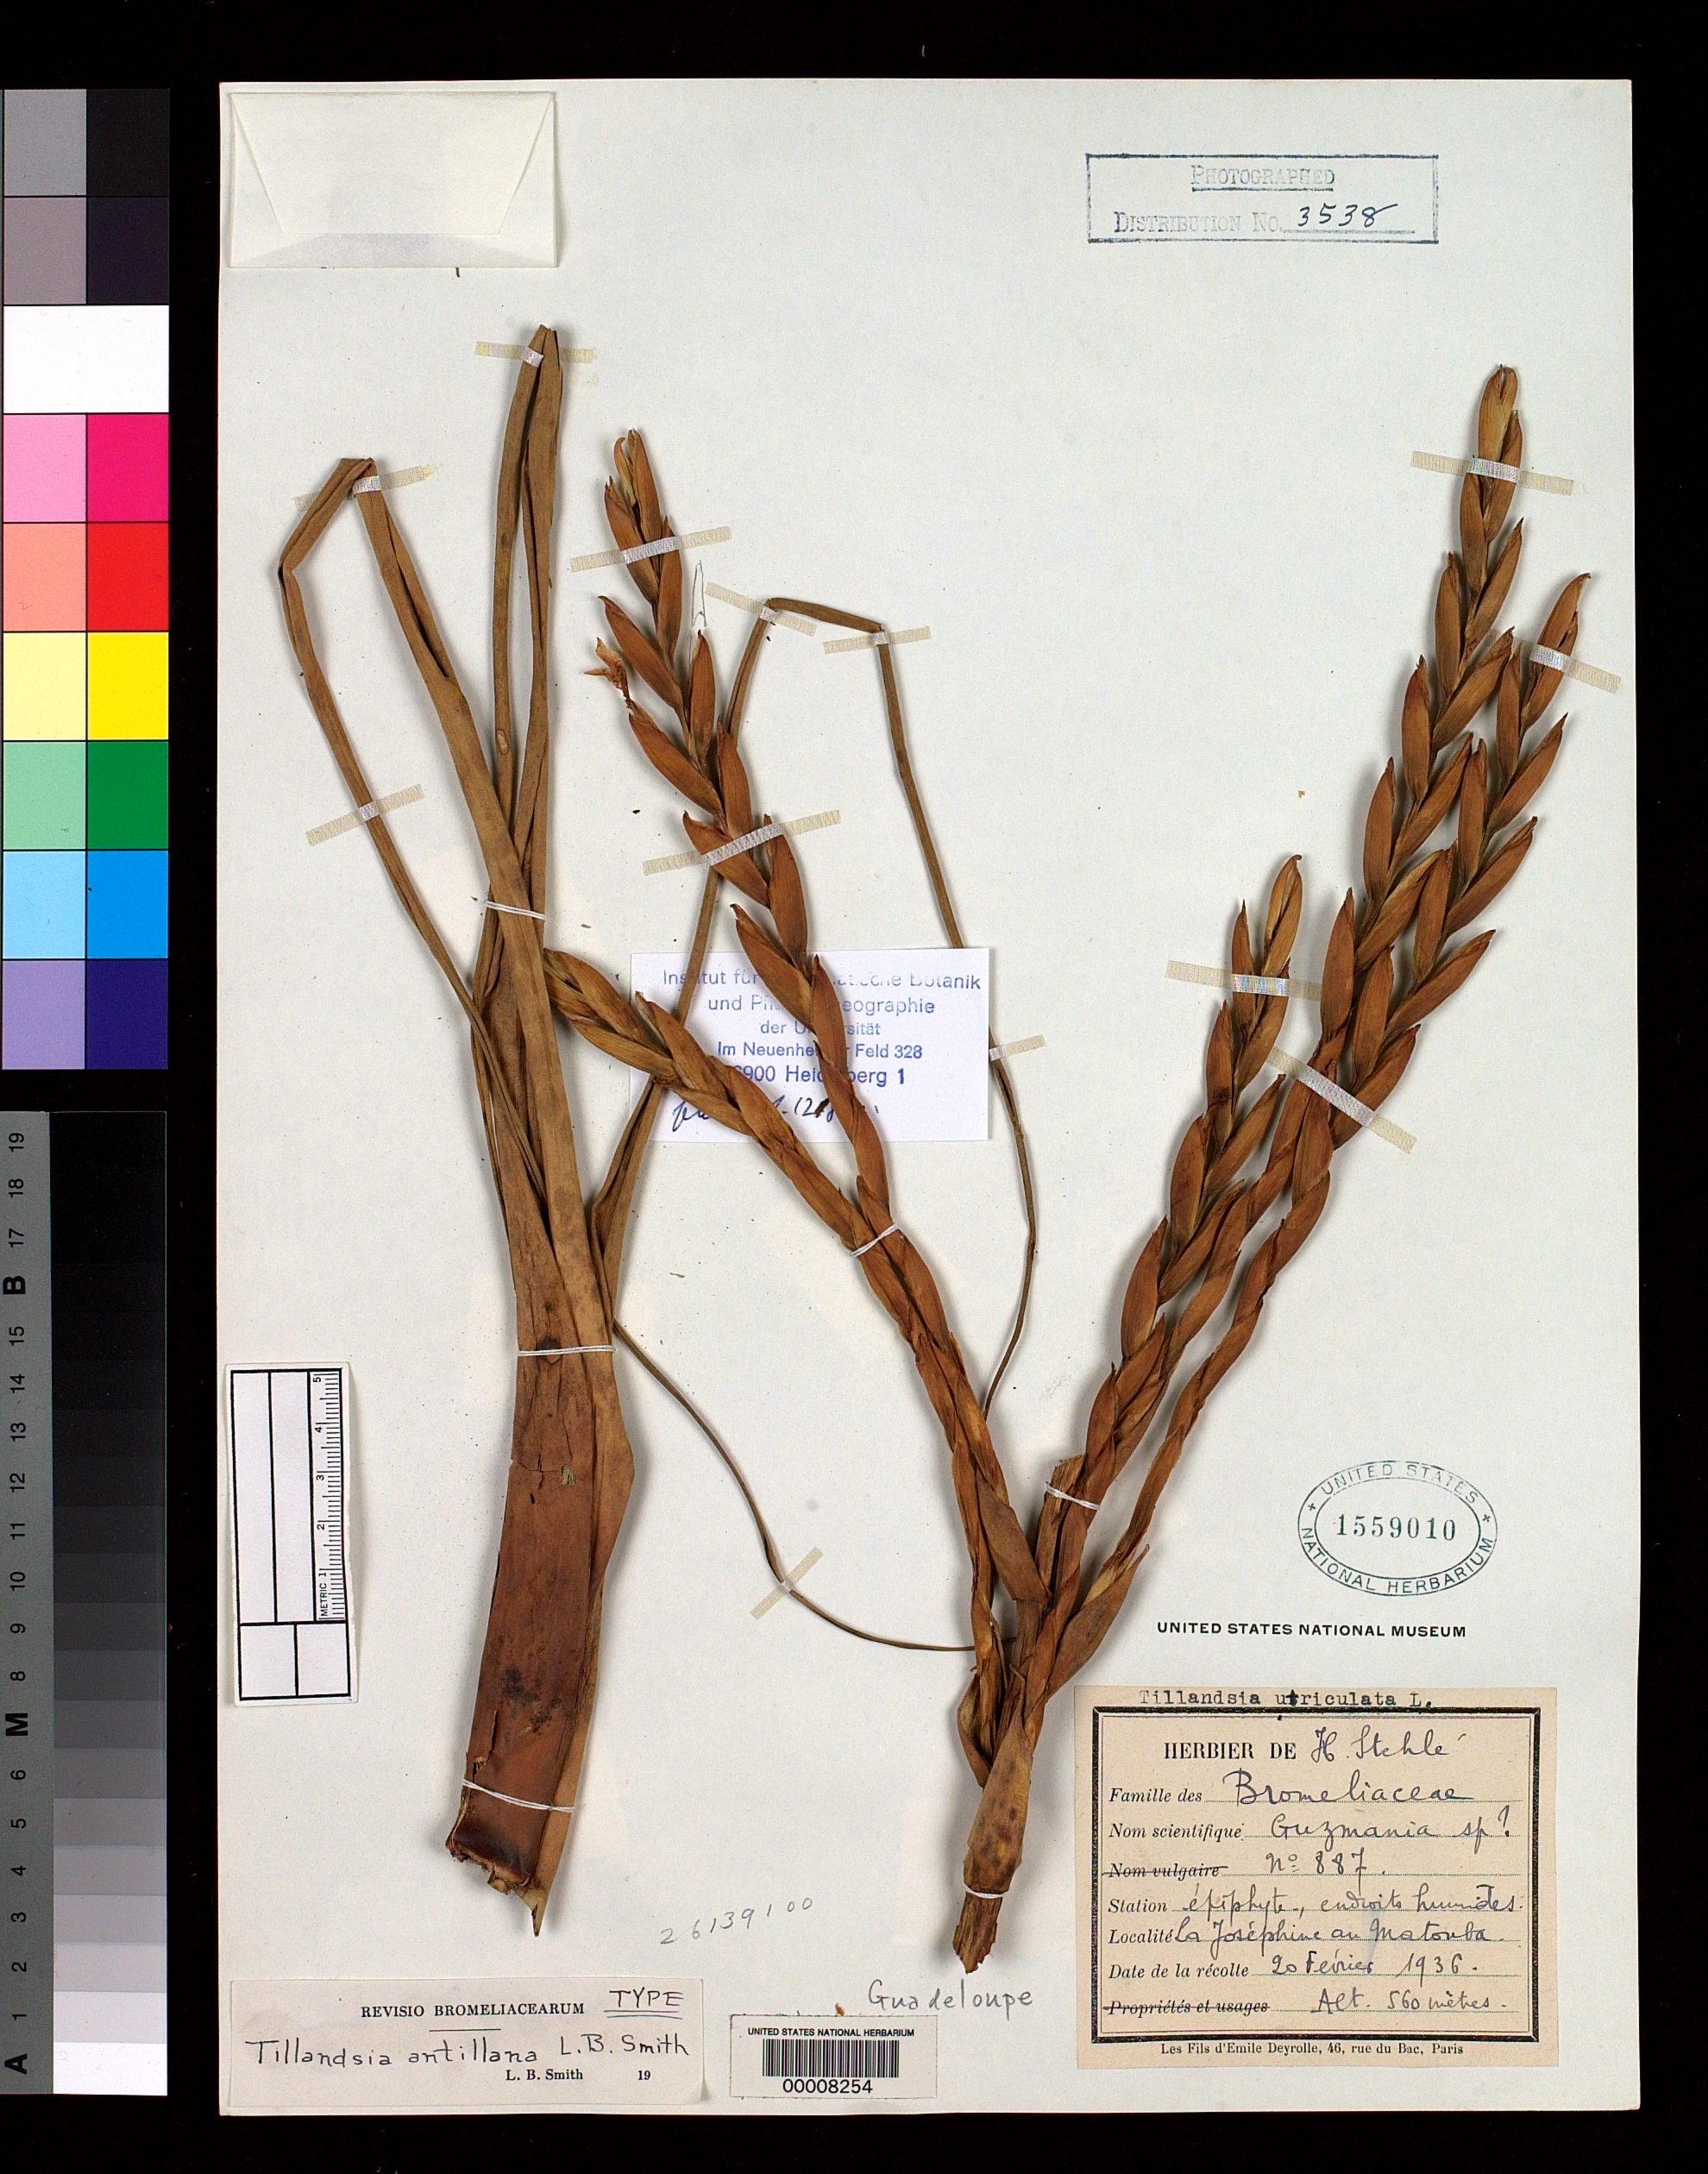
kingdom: Plantae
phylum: Tracheophyta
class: Liliopsida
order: Poales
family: Bromeliaceae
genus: Tillandsia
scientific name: Tillandsia antillana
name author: L.B. Sm.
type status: Holotype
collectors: H. Stehlé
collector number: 887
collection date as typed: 20 Feb 1936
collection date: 1936-02-20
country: Guadeloupe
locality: La Josephine au Matouba.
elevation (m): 560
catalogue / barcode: US 1559010